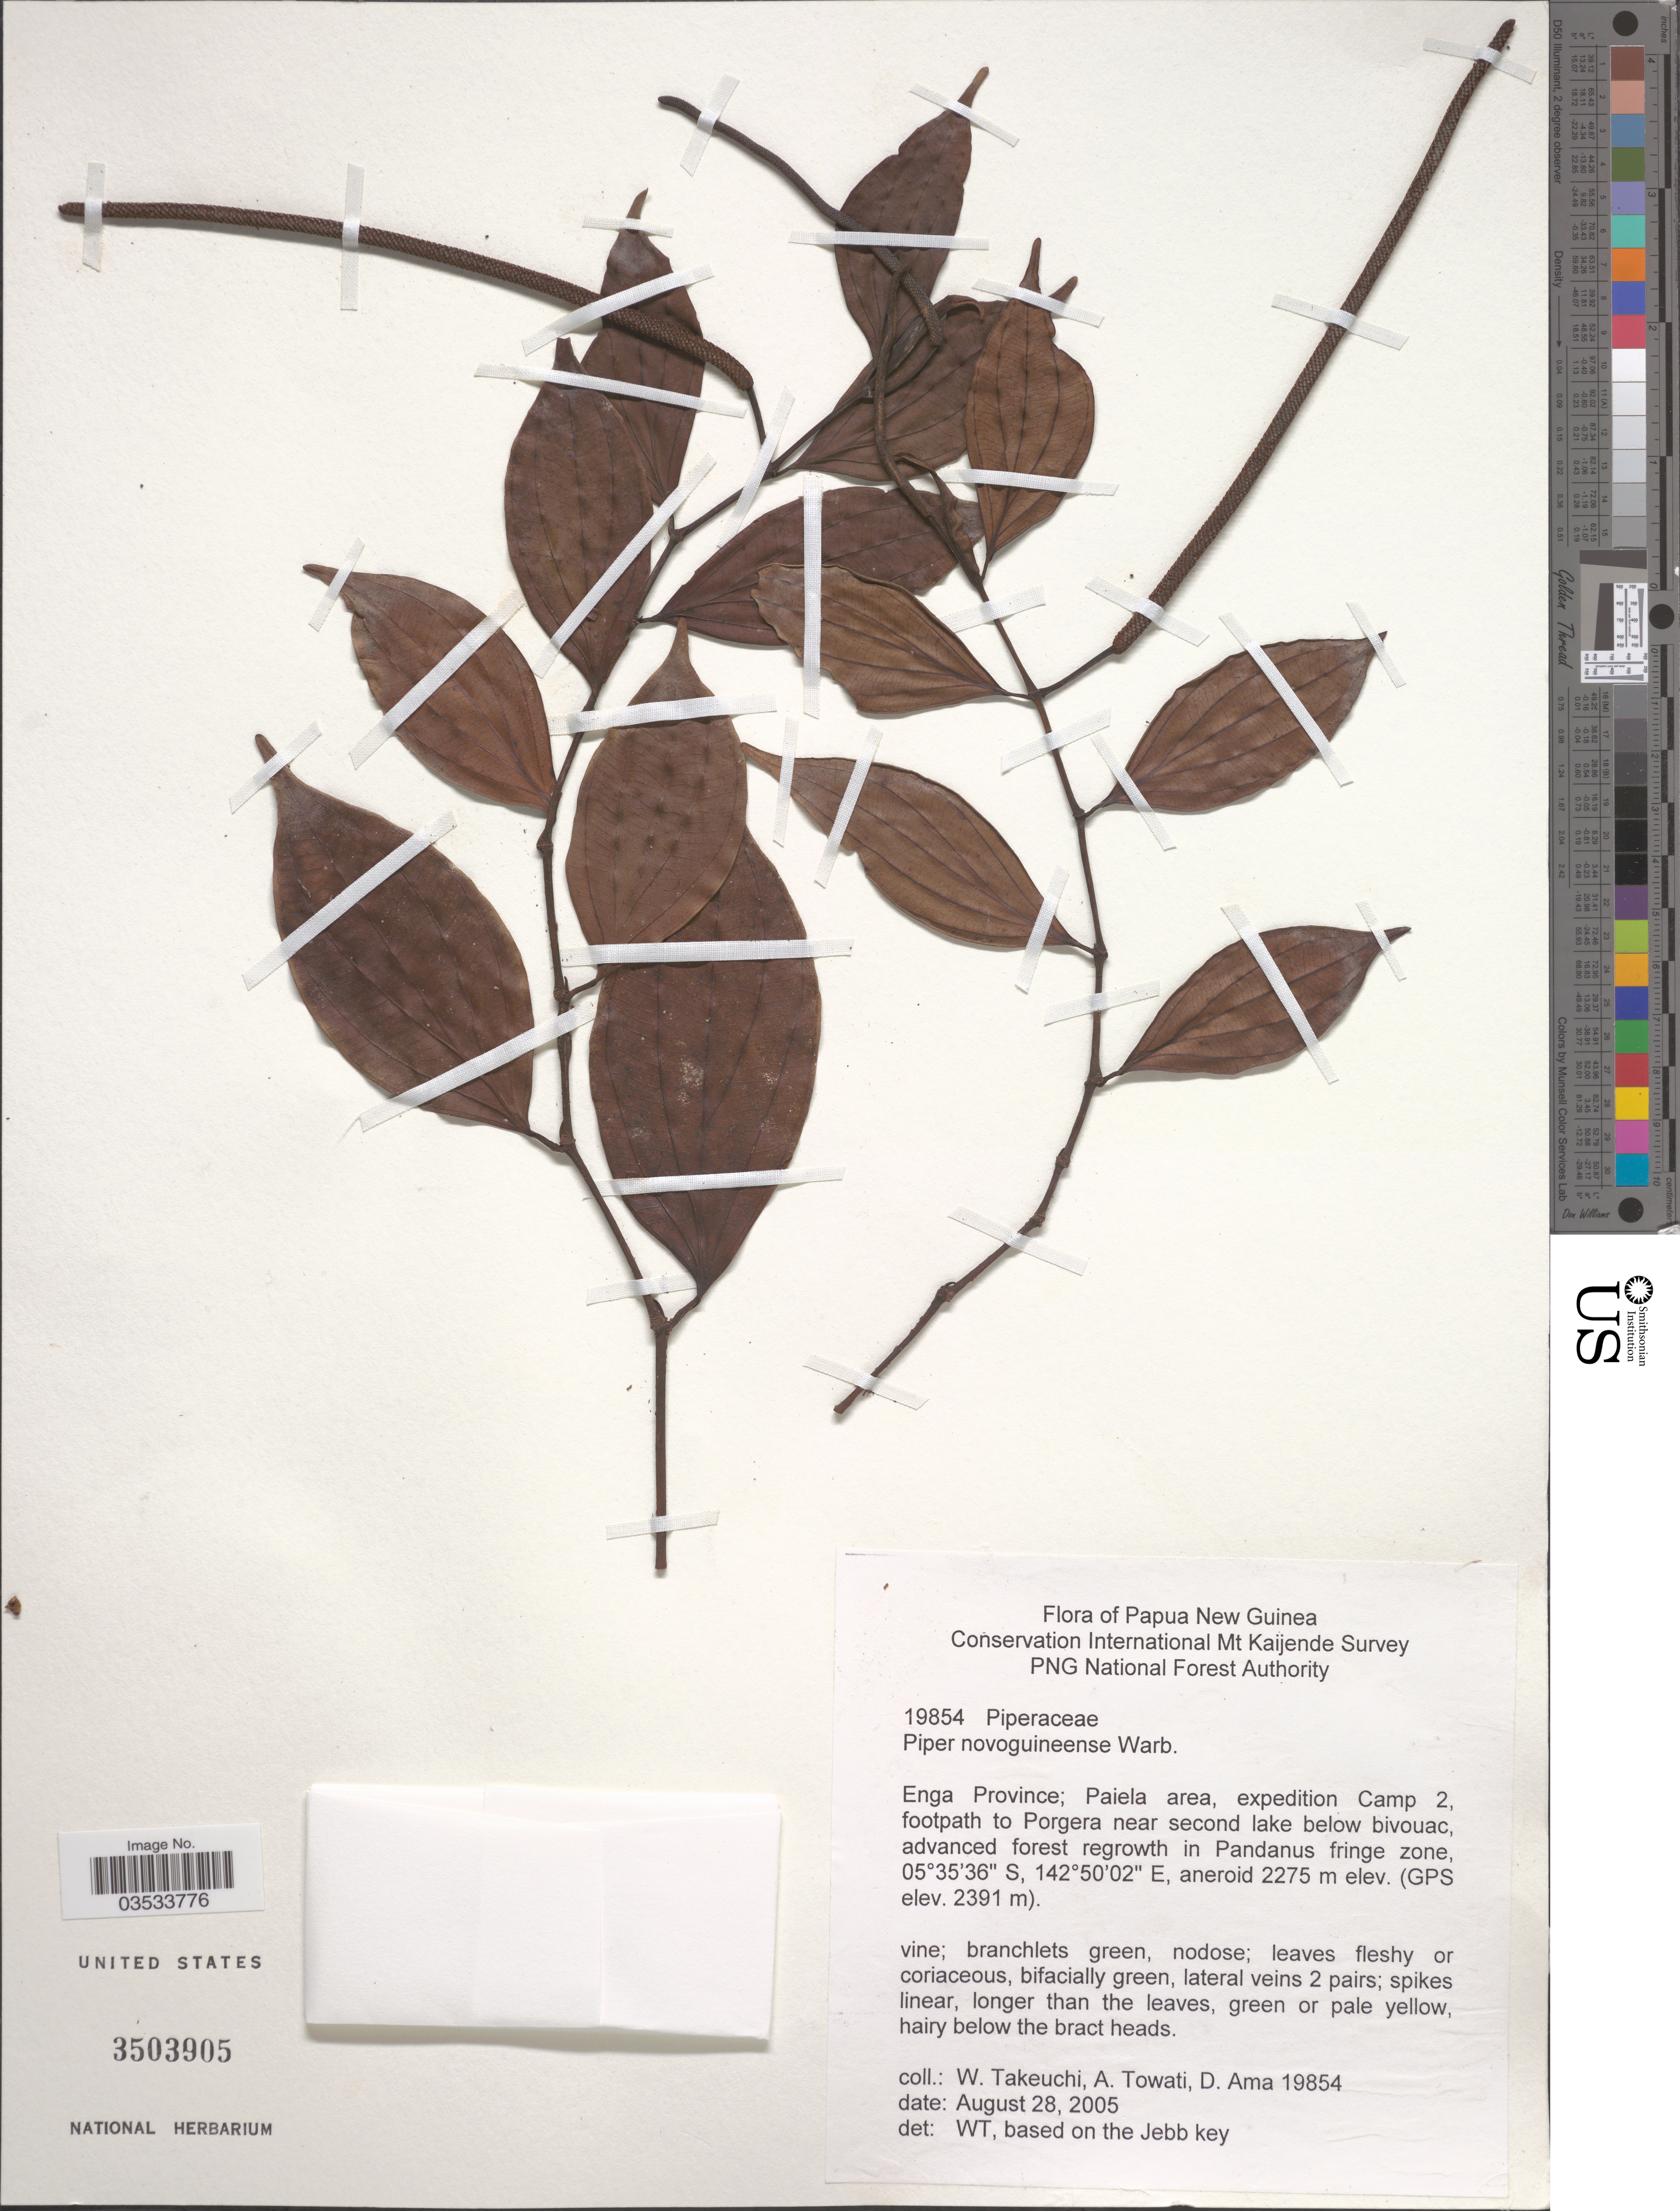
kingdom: Plantae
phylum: Tracheophyta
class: Magnoliopsida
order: Piperales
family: Piperaceae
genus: Piper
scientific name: Piper novoguineense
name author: Warb.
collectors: W. Takeuchi, A. Towati & D. Ama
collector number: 19854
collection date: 2005-08-28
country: Papua New Guinea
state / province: Enga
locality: Paiela area, expedition Camp 2, footpath to Porgera near second lake below bivouac, advanced forest regrowth in Pandanus fringe zone.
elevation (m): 2275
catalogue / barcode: US 3503905